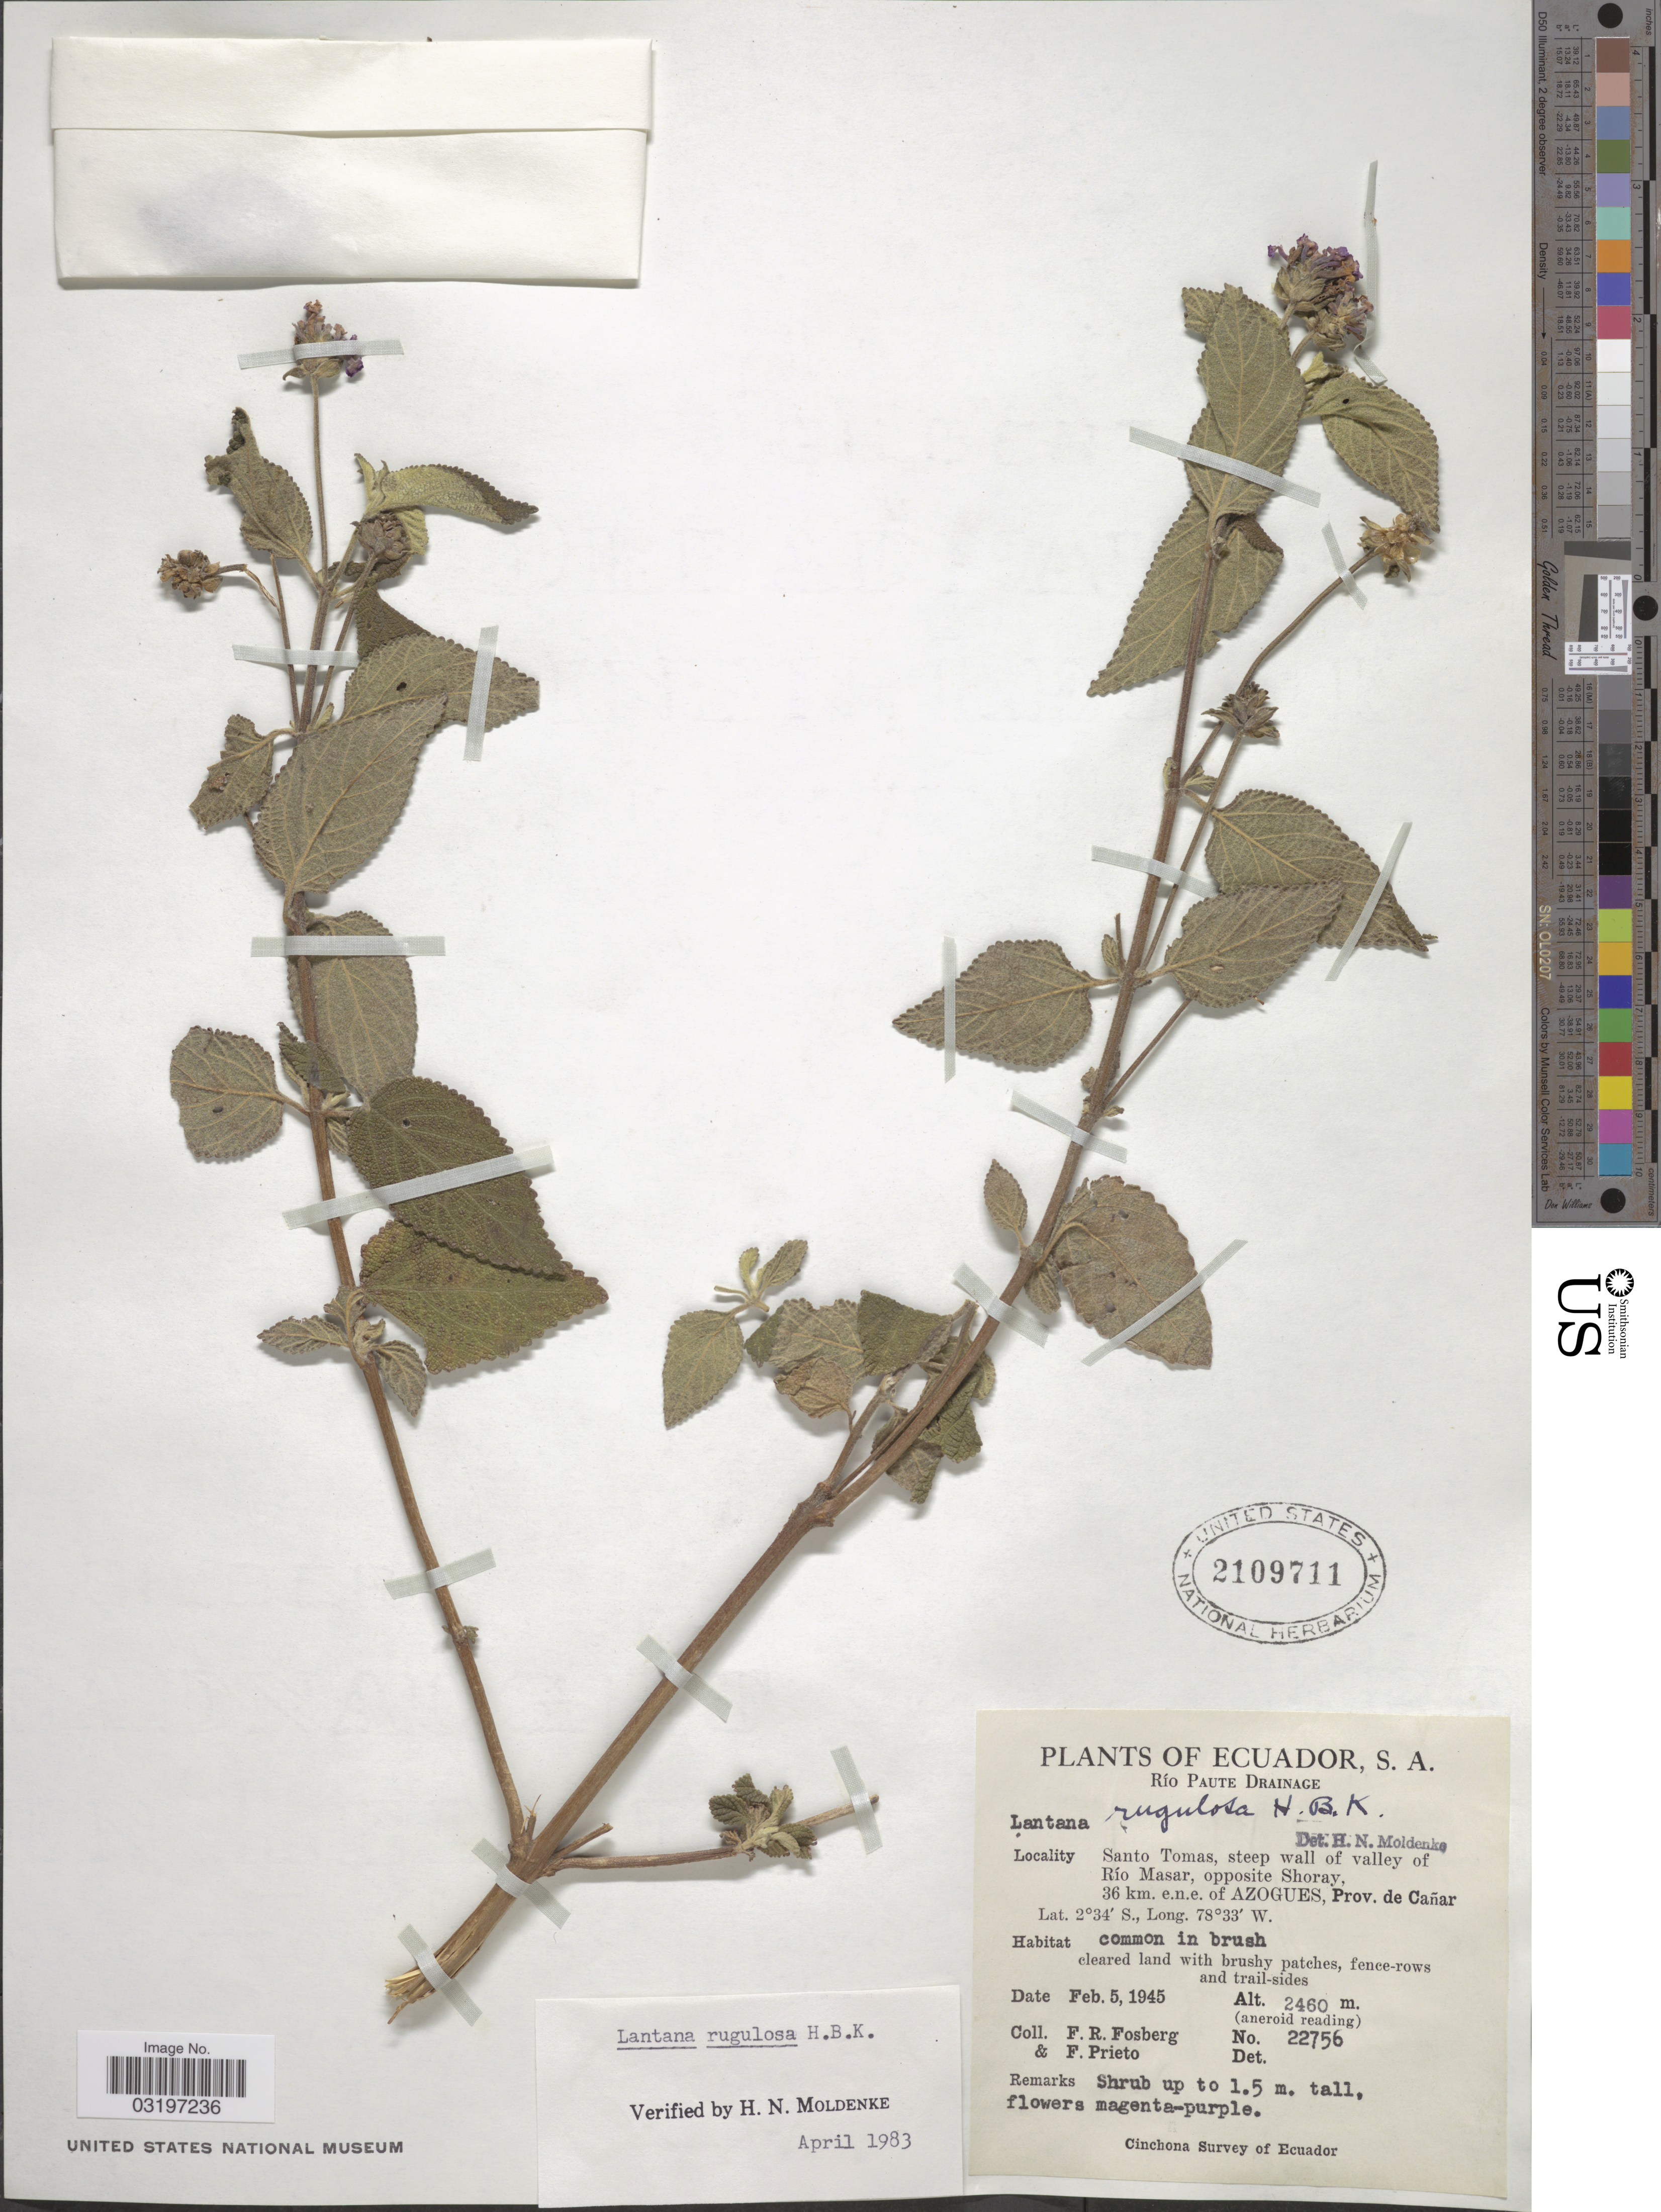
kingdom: Plantae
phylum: Tracheophyta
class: Magnoliopsida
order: Lamiales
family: Verbenaceae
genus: Lantana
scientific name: Lantana rugulosa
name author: Kunth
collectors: F. R. Fosberg & F. Prieto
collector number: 22756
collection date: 1945-02-05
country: Ecuador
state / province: Cañar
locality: Río Paute Drainage. Santo Tomas, steep wall of valley of Río Masar, opposite Shoray, 36 km. e.n.e. of Azogues.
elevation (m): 2460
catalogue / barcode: US 2109711